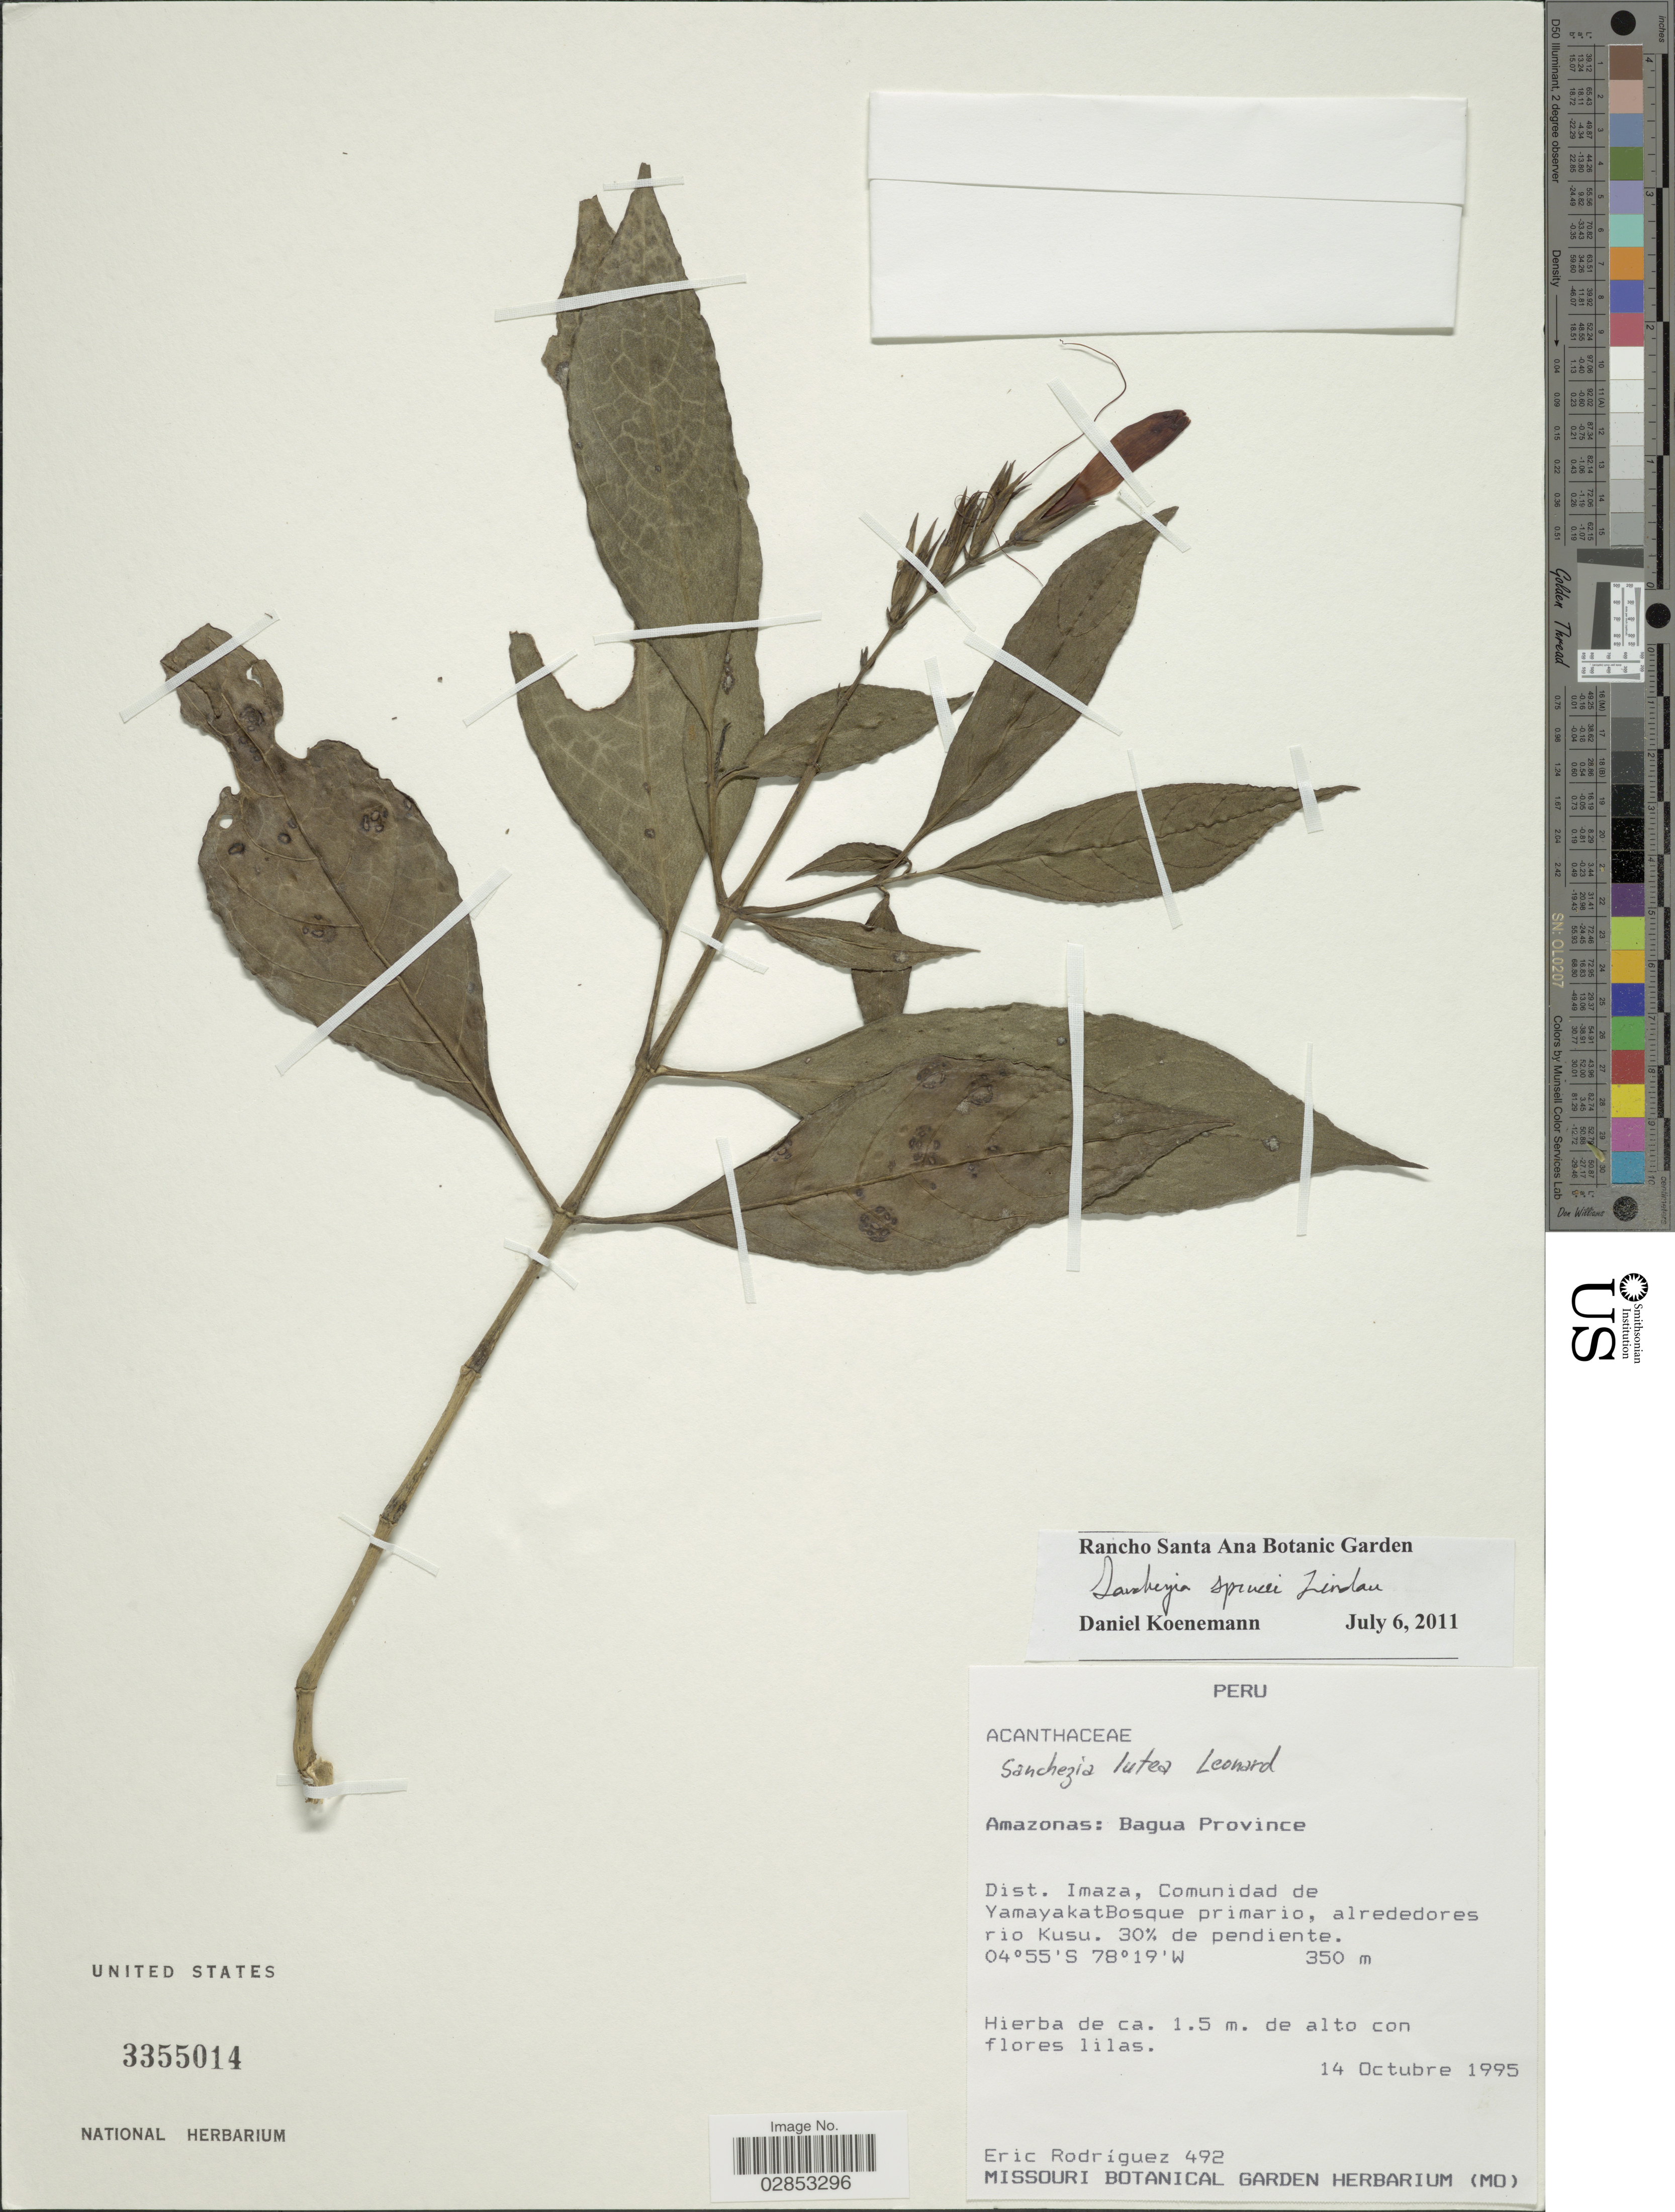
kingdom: Plantae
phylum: Tracheophyta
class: Magnoliopsida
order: Lamiales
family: Acanthaceae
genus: Sanchezia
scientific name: Sanchezia longiflora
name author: (Hook. f.) Hook. f. ex Planch.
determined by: Azevedo, Igor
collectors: E. Rodriguez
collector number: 492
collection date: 1995-10-14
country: Peru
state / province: Amazonas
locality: Amazonas: Bagua Province, Dist. Imaza, Comunidad de YamayakatBosque primario, alrededores rio Kusu.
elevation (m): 350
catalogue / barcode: US 3355014